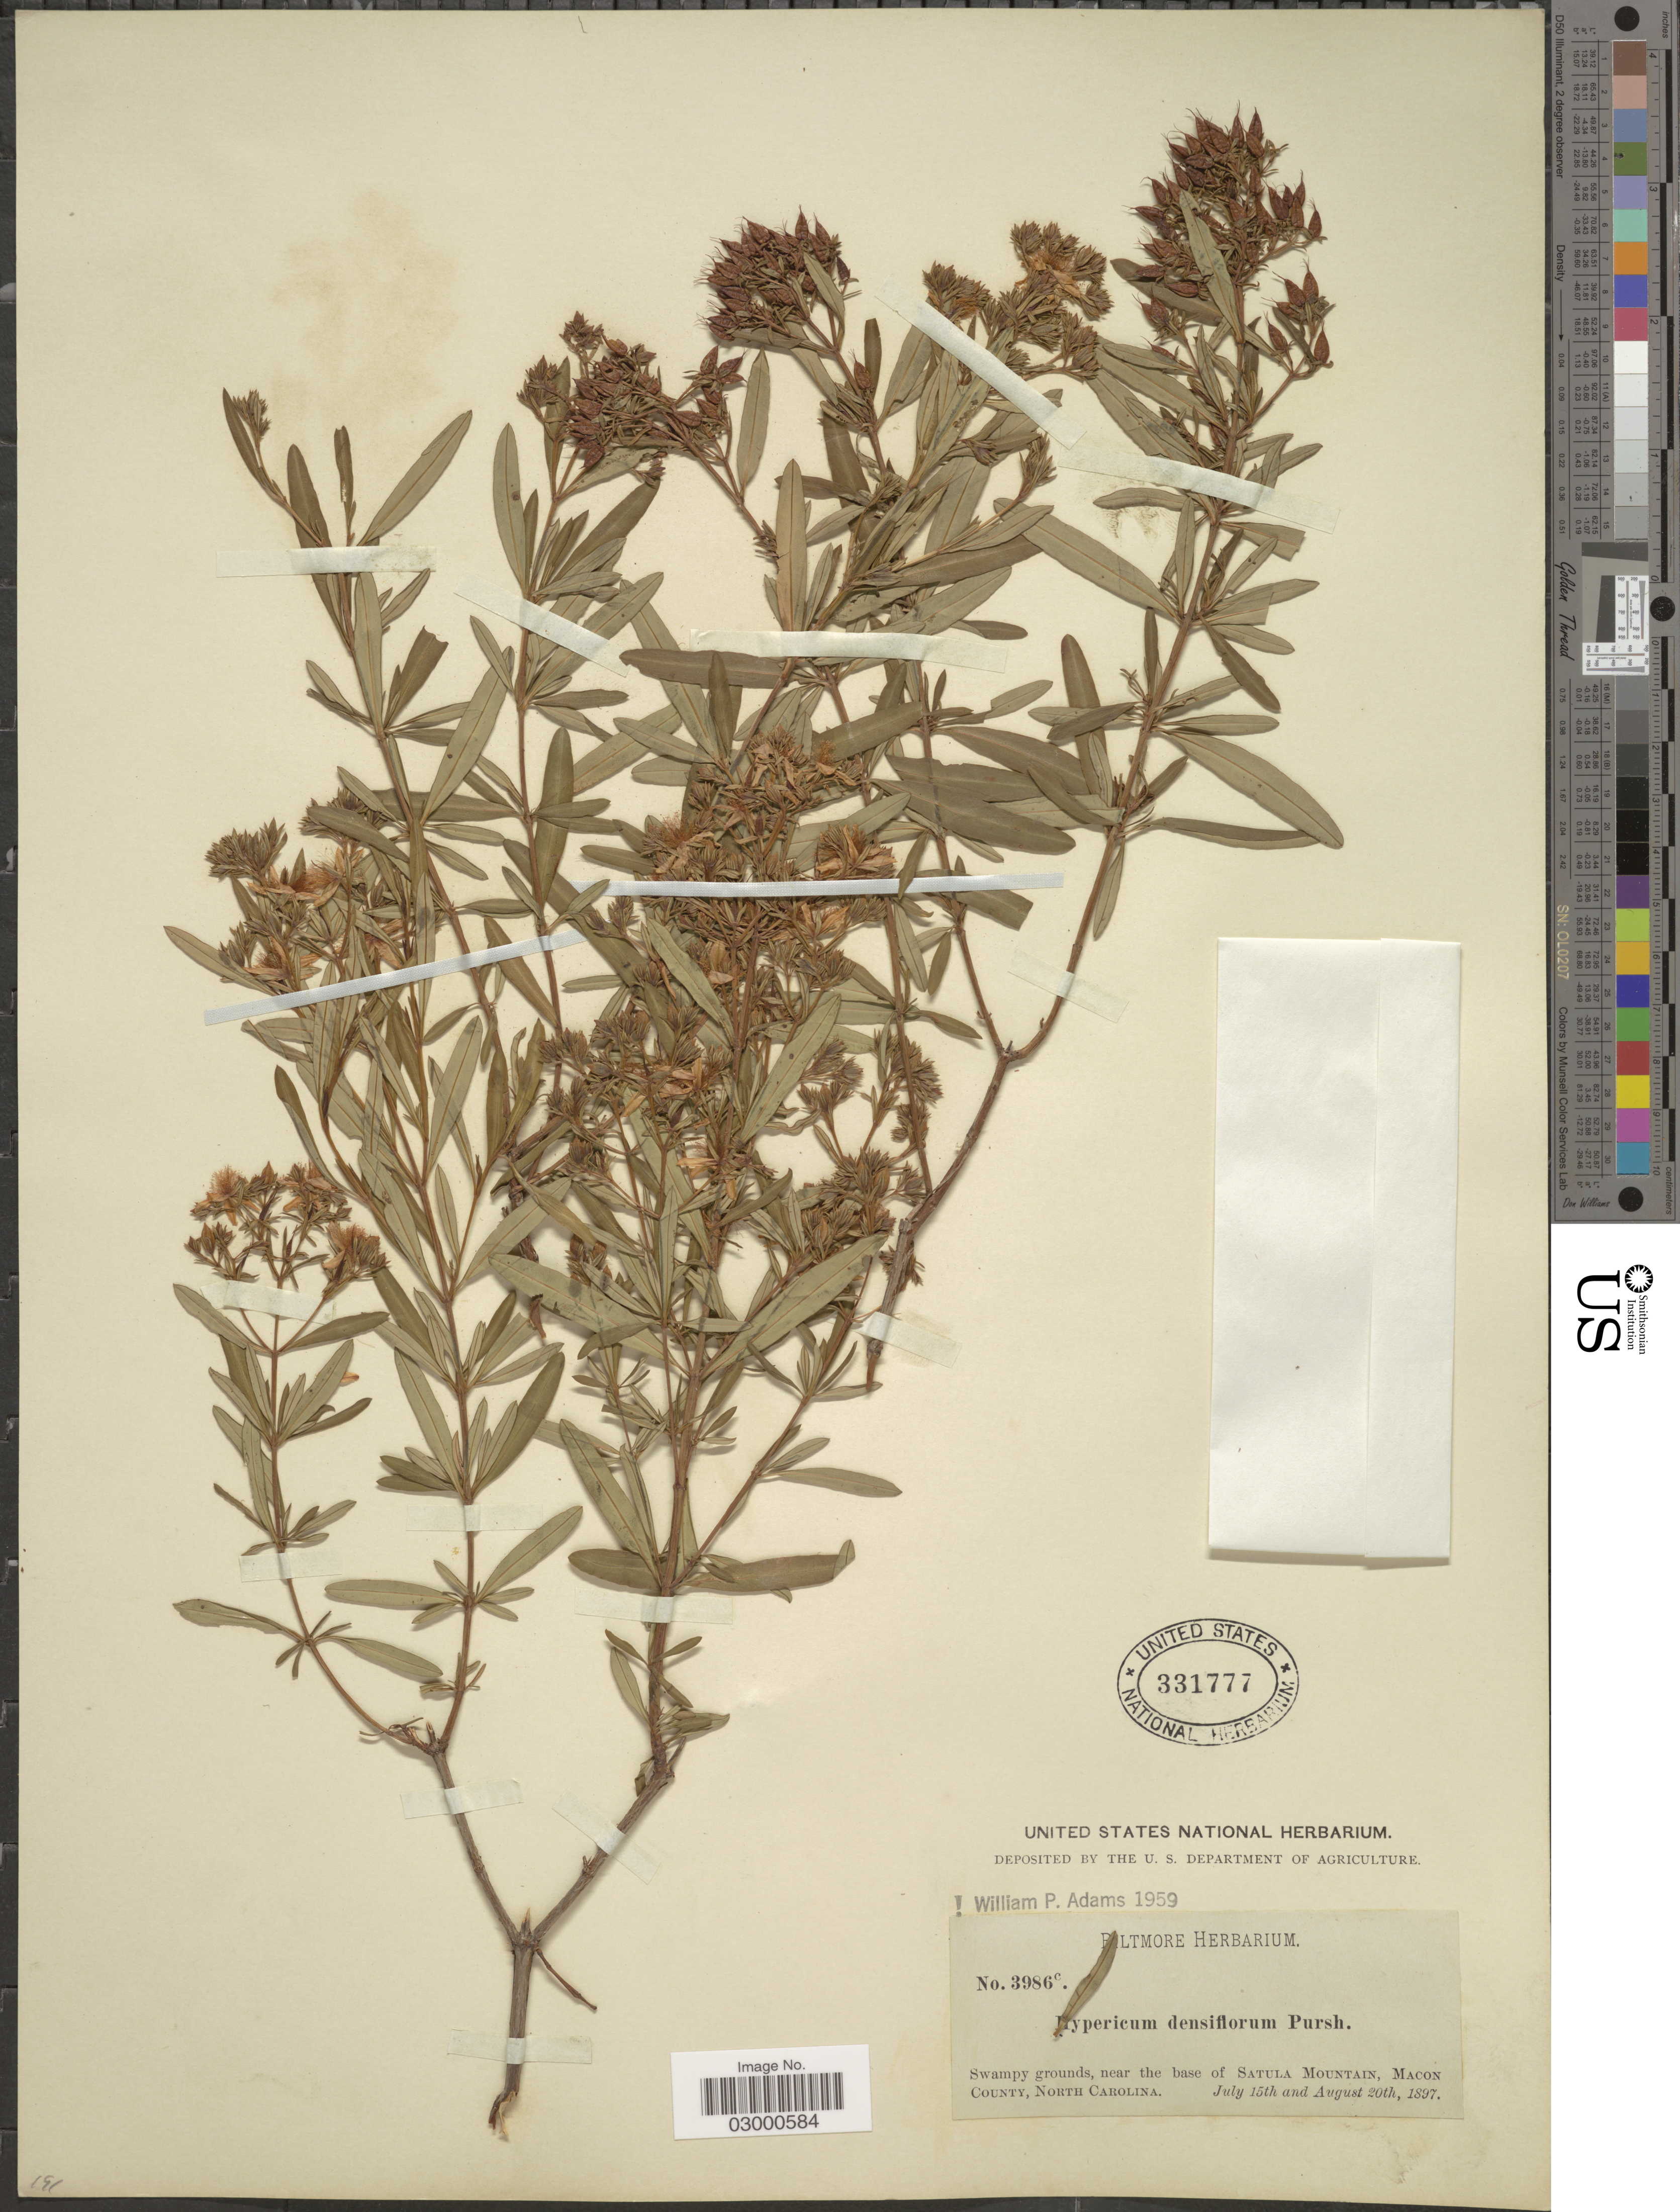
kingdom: Plantae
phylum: Tracheophyta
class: Magnoliopsida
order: Malpighiales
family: Hypericaceae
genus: Hypericum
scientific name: Hypericum densiflorum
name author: Pursh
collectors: ex herb. Biltmore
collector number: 3986c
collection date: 1897-07-15/1897-08-20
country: United States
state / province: North Carolina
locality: Near the base of Satula Mountain, Macon County.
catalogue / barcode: US 331777